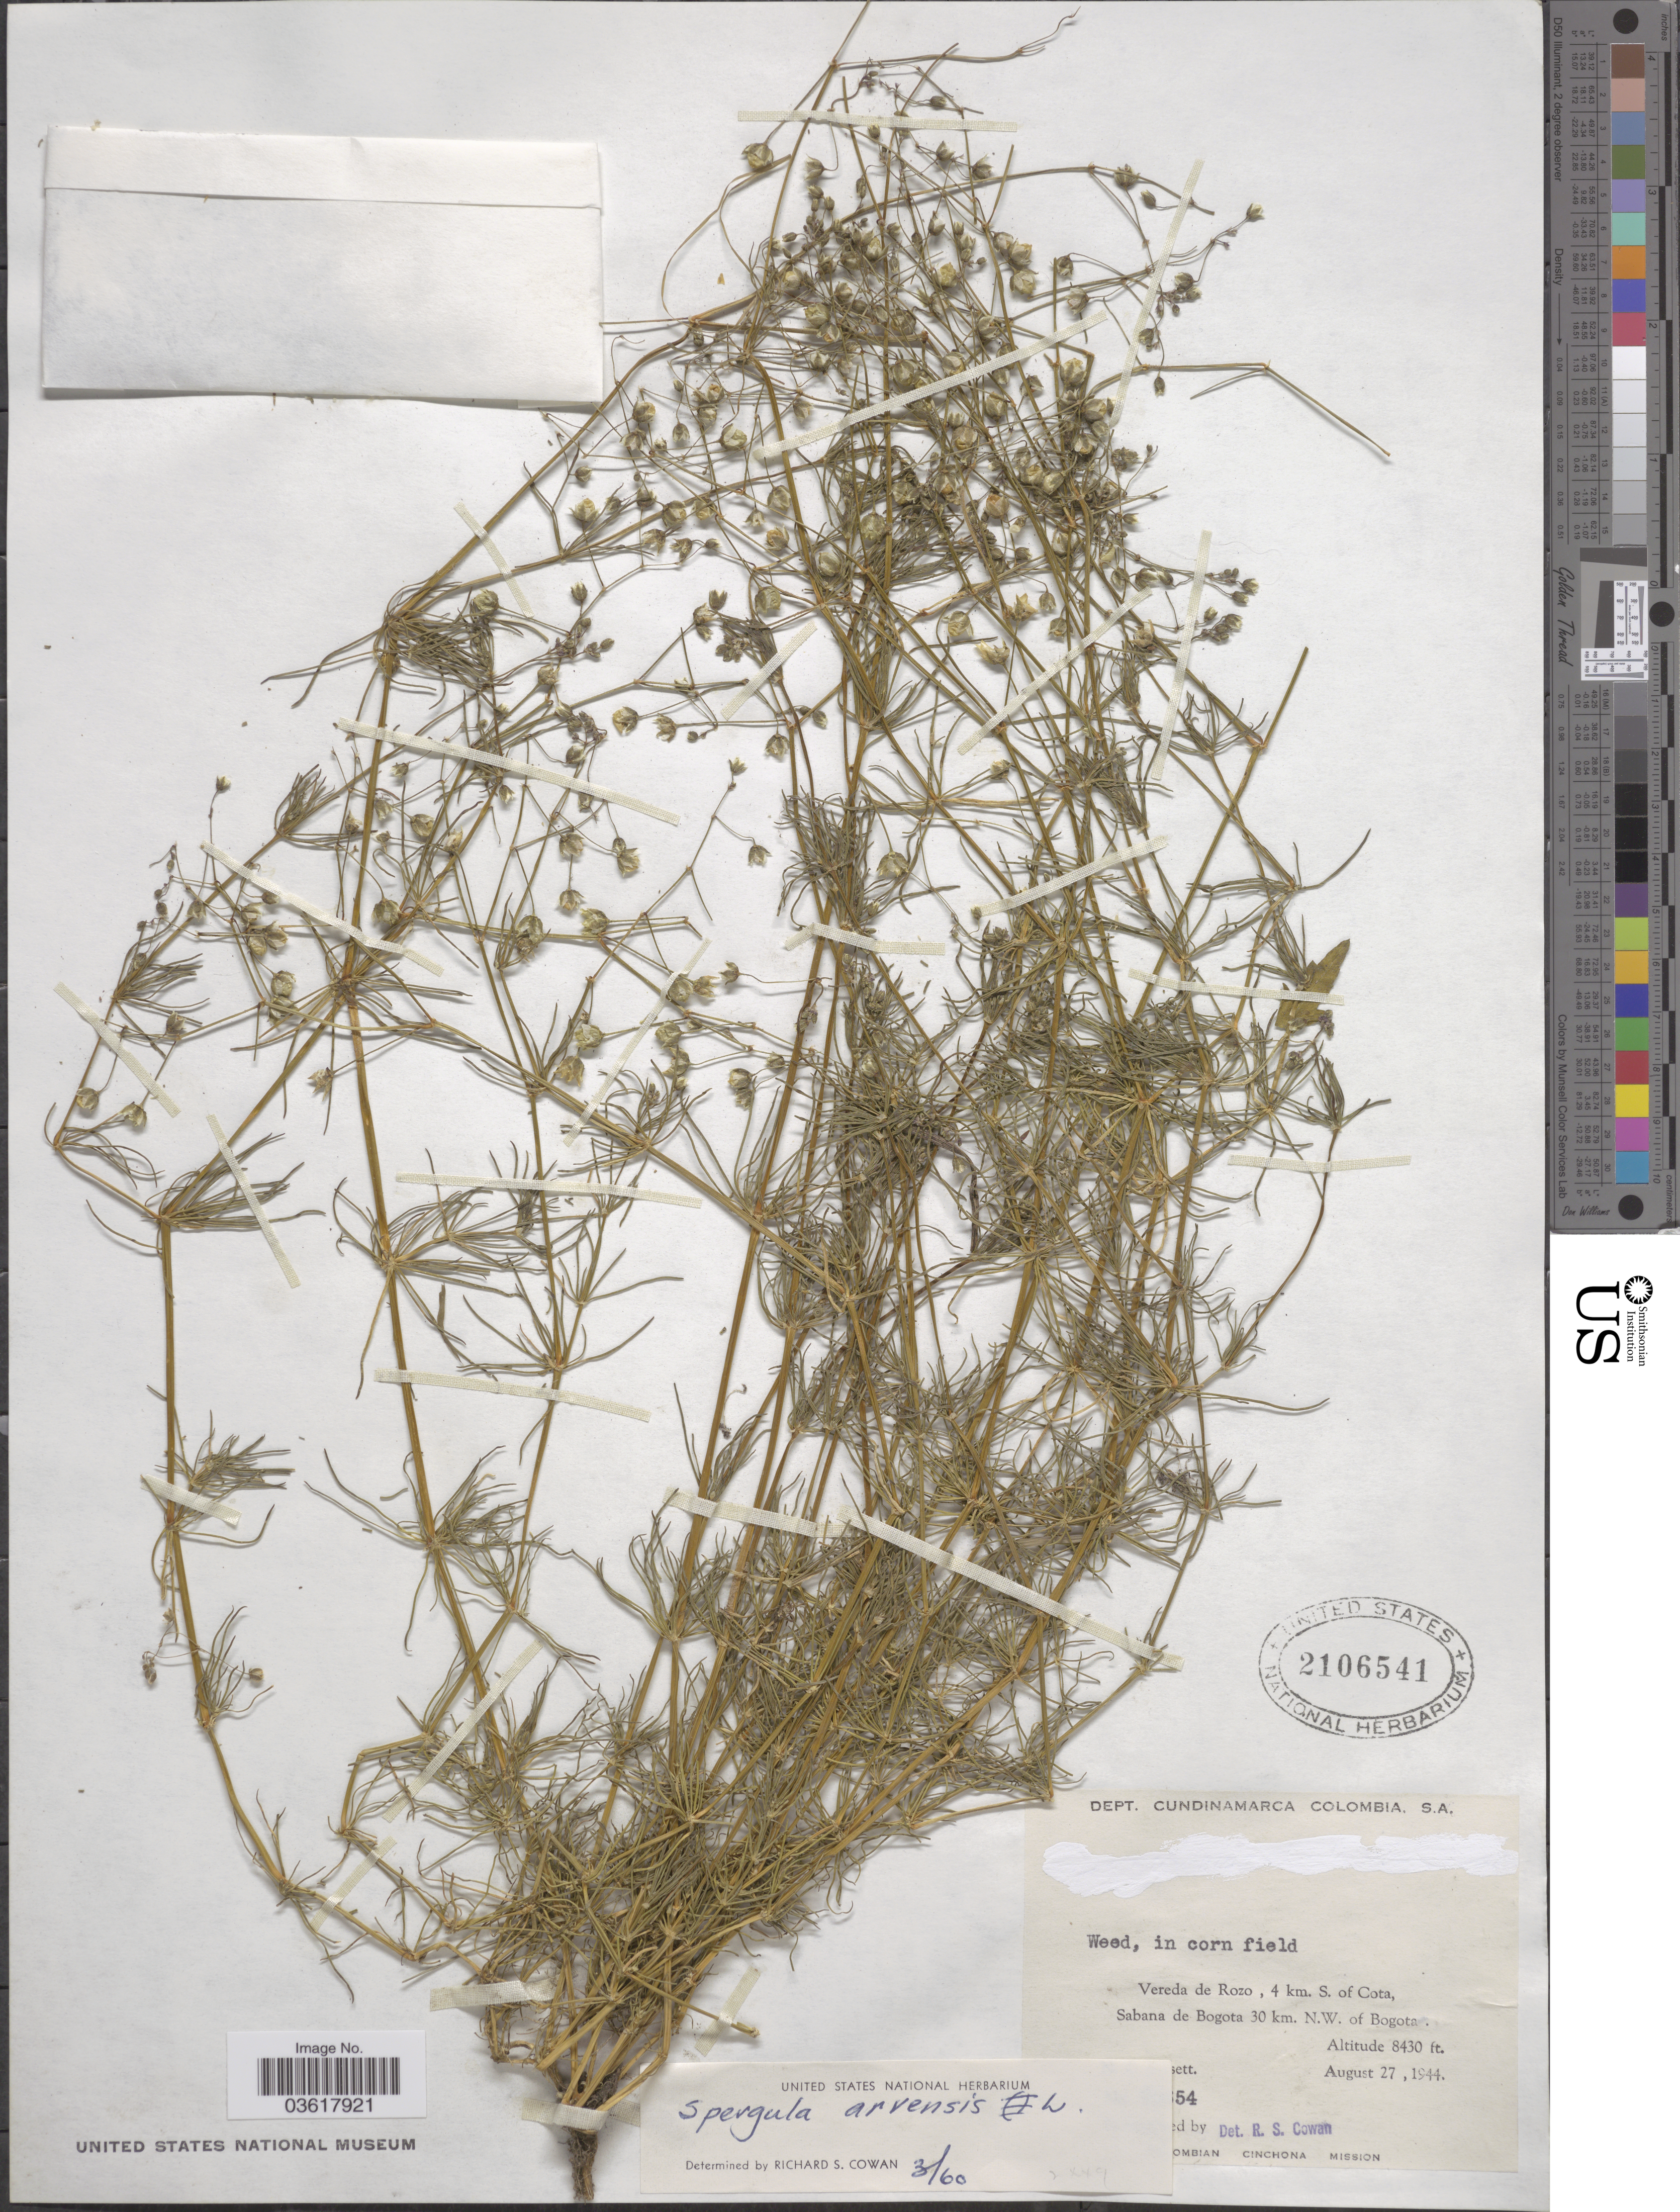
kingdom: Plantae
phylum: Tracheophyta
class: Magnoliopsida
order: Caryophyllales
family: Caryophyllaceae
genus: Spergula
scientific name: Spergula arvensis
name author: L.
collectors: N. C. Fassett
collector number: !54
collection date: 1944-08-27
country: Colombia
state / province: Cundinamarca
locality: Dept. Cundinamarca. Vereda de Rozo, 4 km. S. of Cota, Sabana de Bogota 30 km. N. W. of Bogota.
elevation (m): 2569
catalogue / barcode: US 2106541